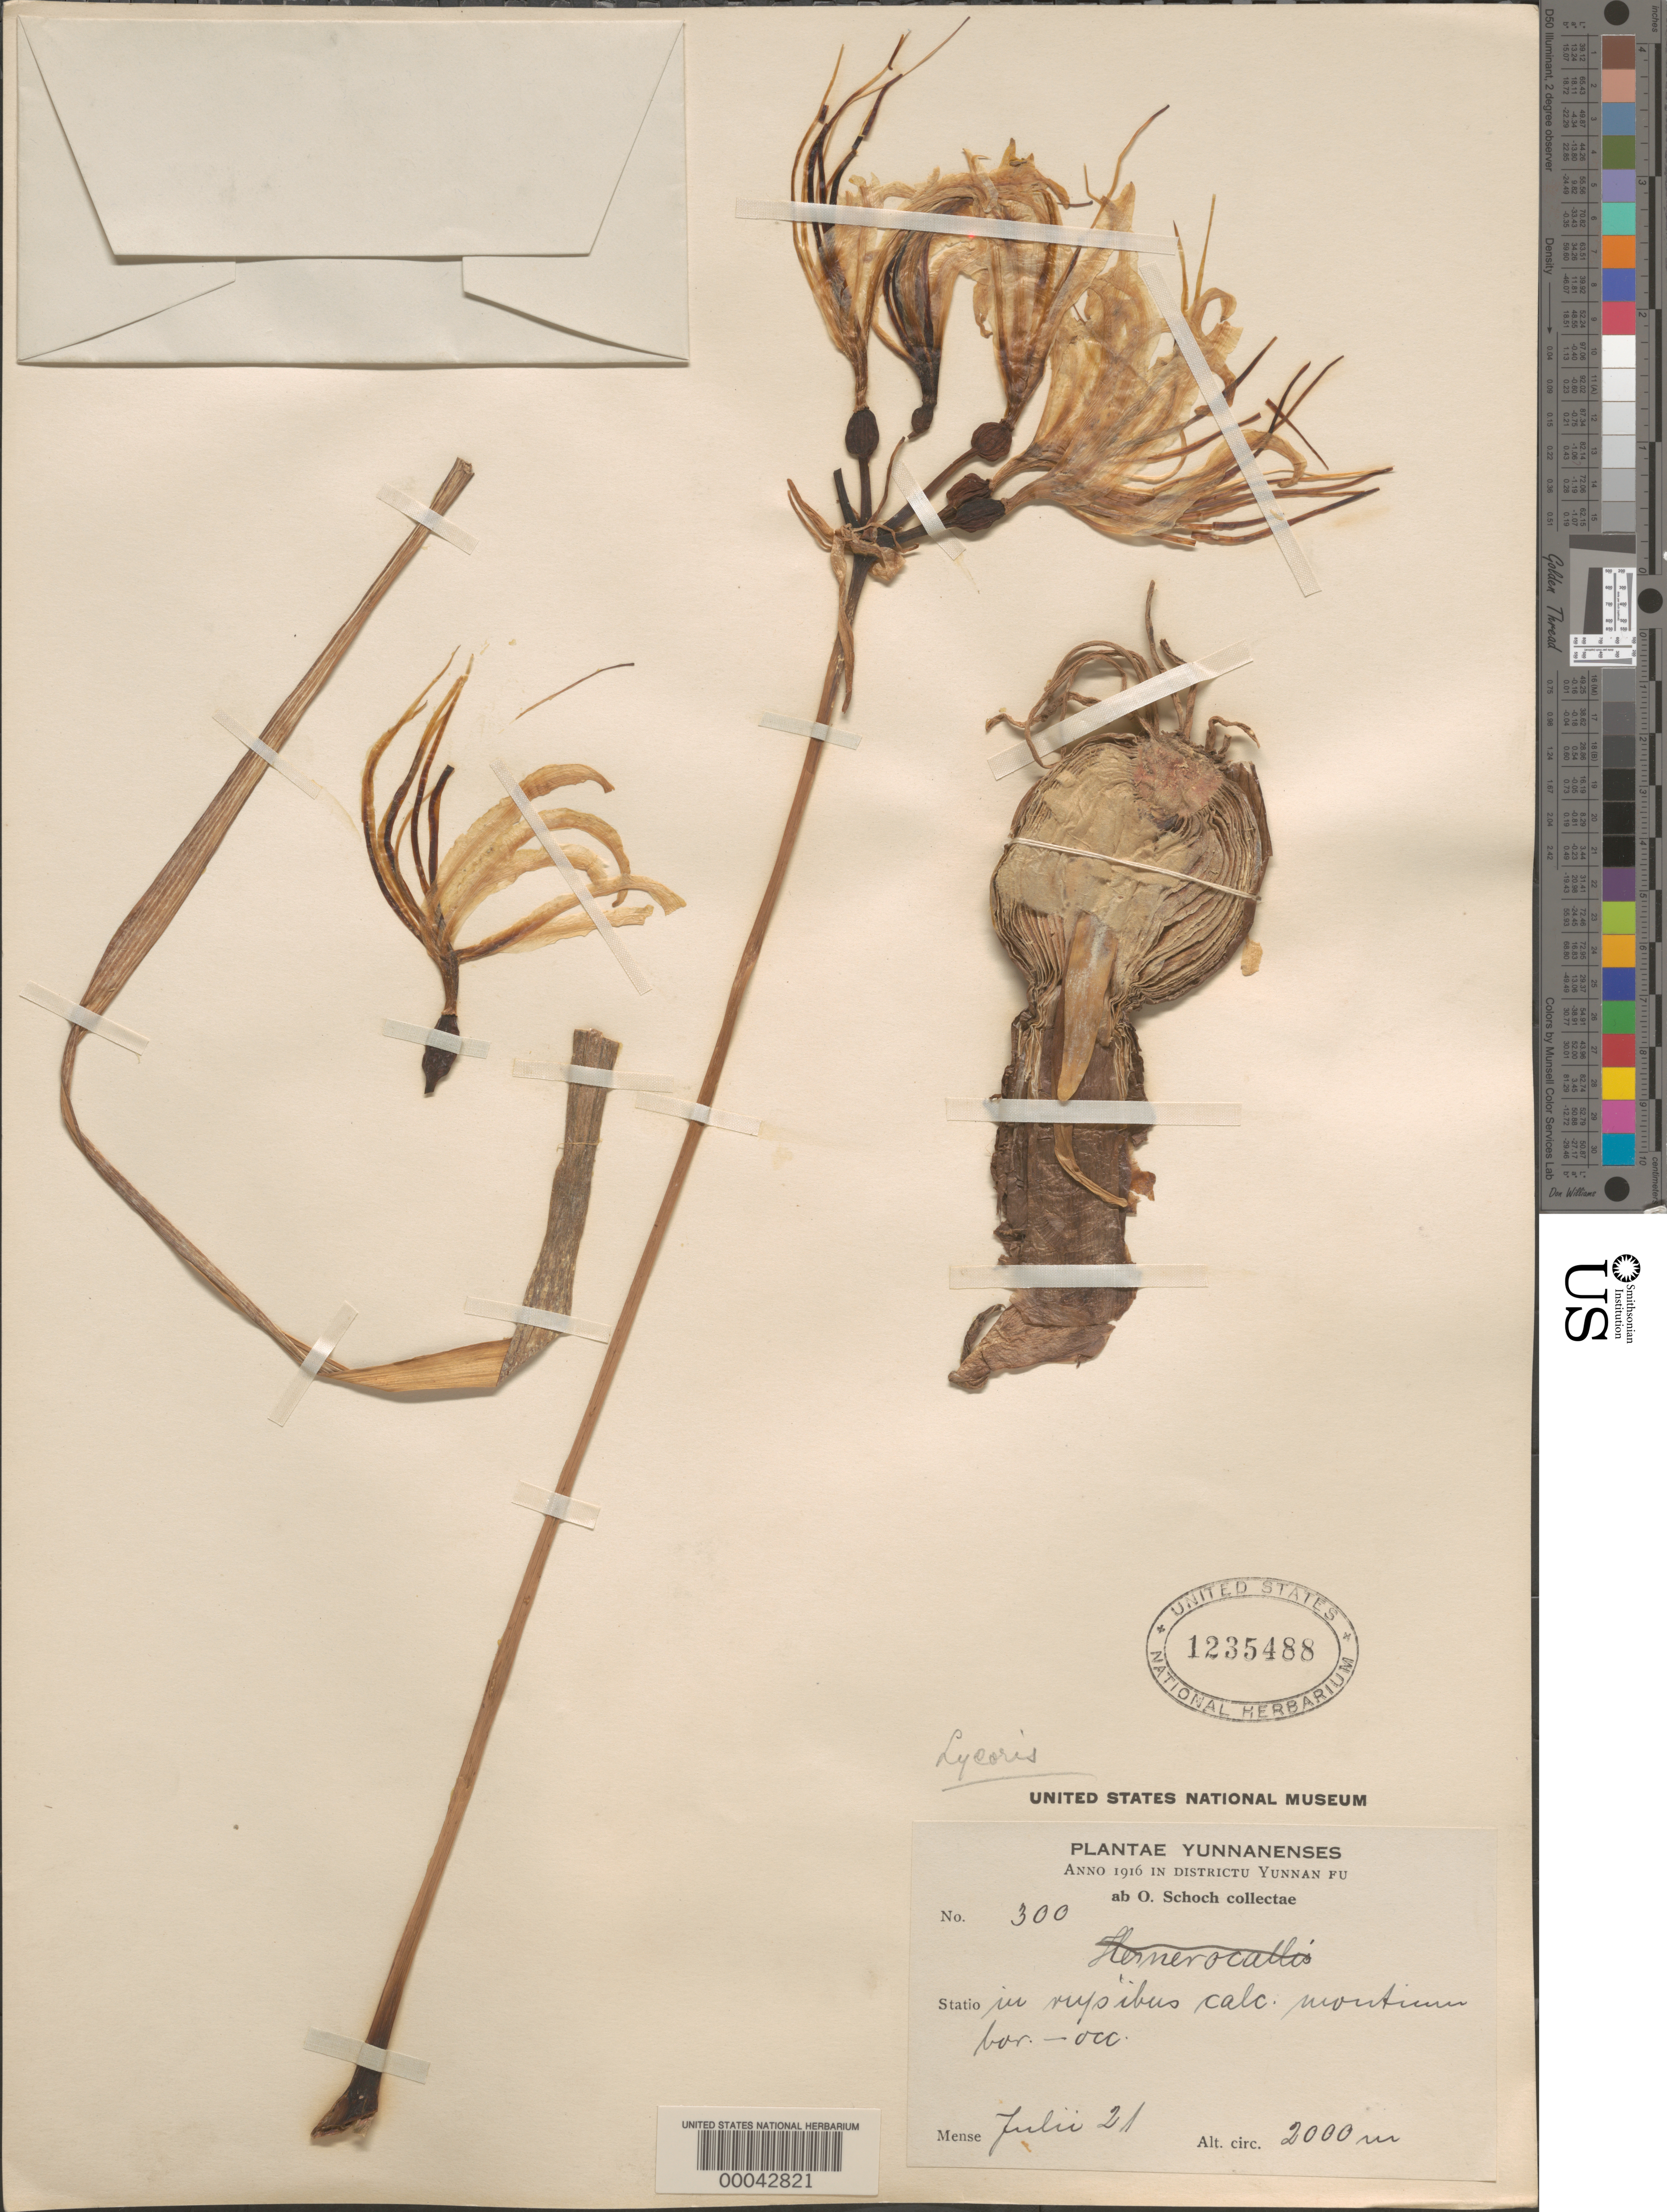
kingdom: Plantae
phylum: Tracheophyta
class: Liliopsida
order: Asparagales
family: Amaryllidaceae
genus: Lycoris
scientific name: Lycoris sp.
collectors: O. Schoch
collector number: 300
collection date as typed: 21 Jul 1916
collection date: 1916-07-21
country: China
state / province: Yunnan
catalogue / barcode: US 1235488